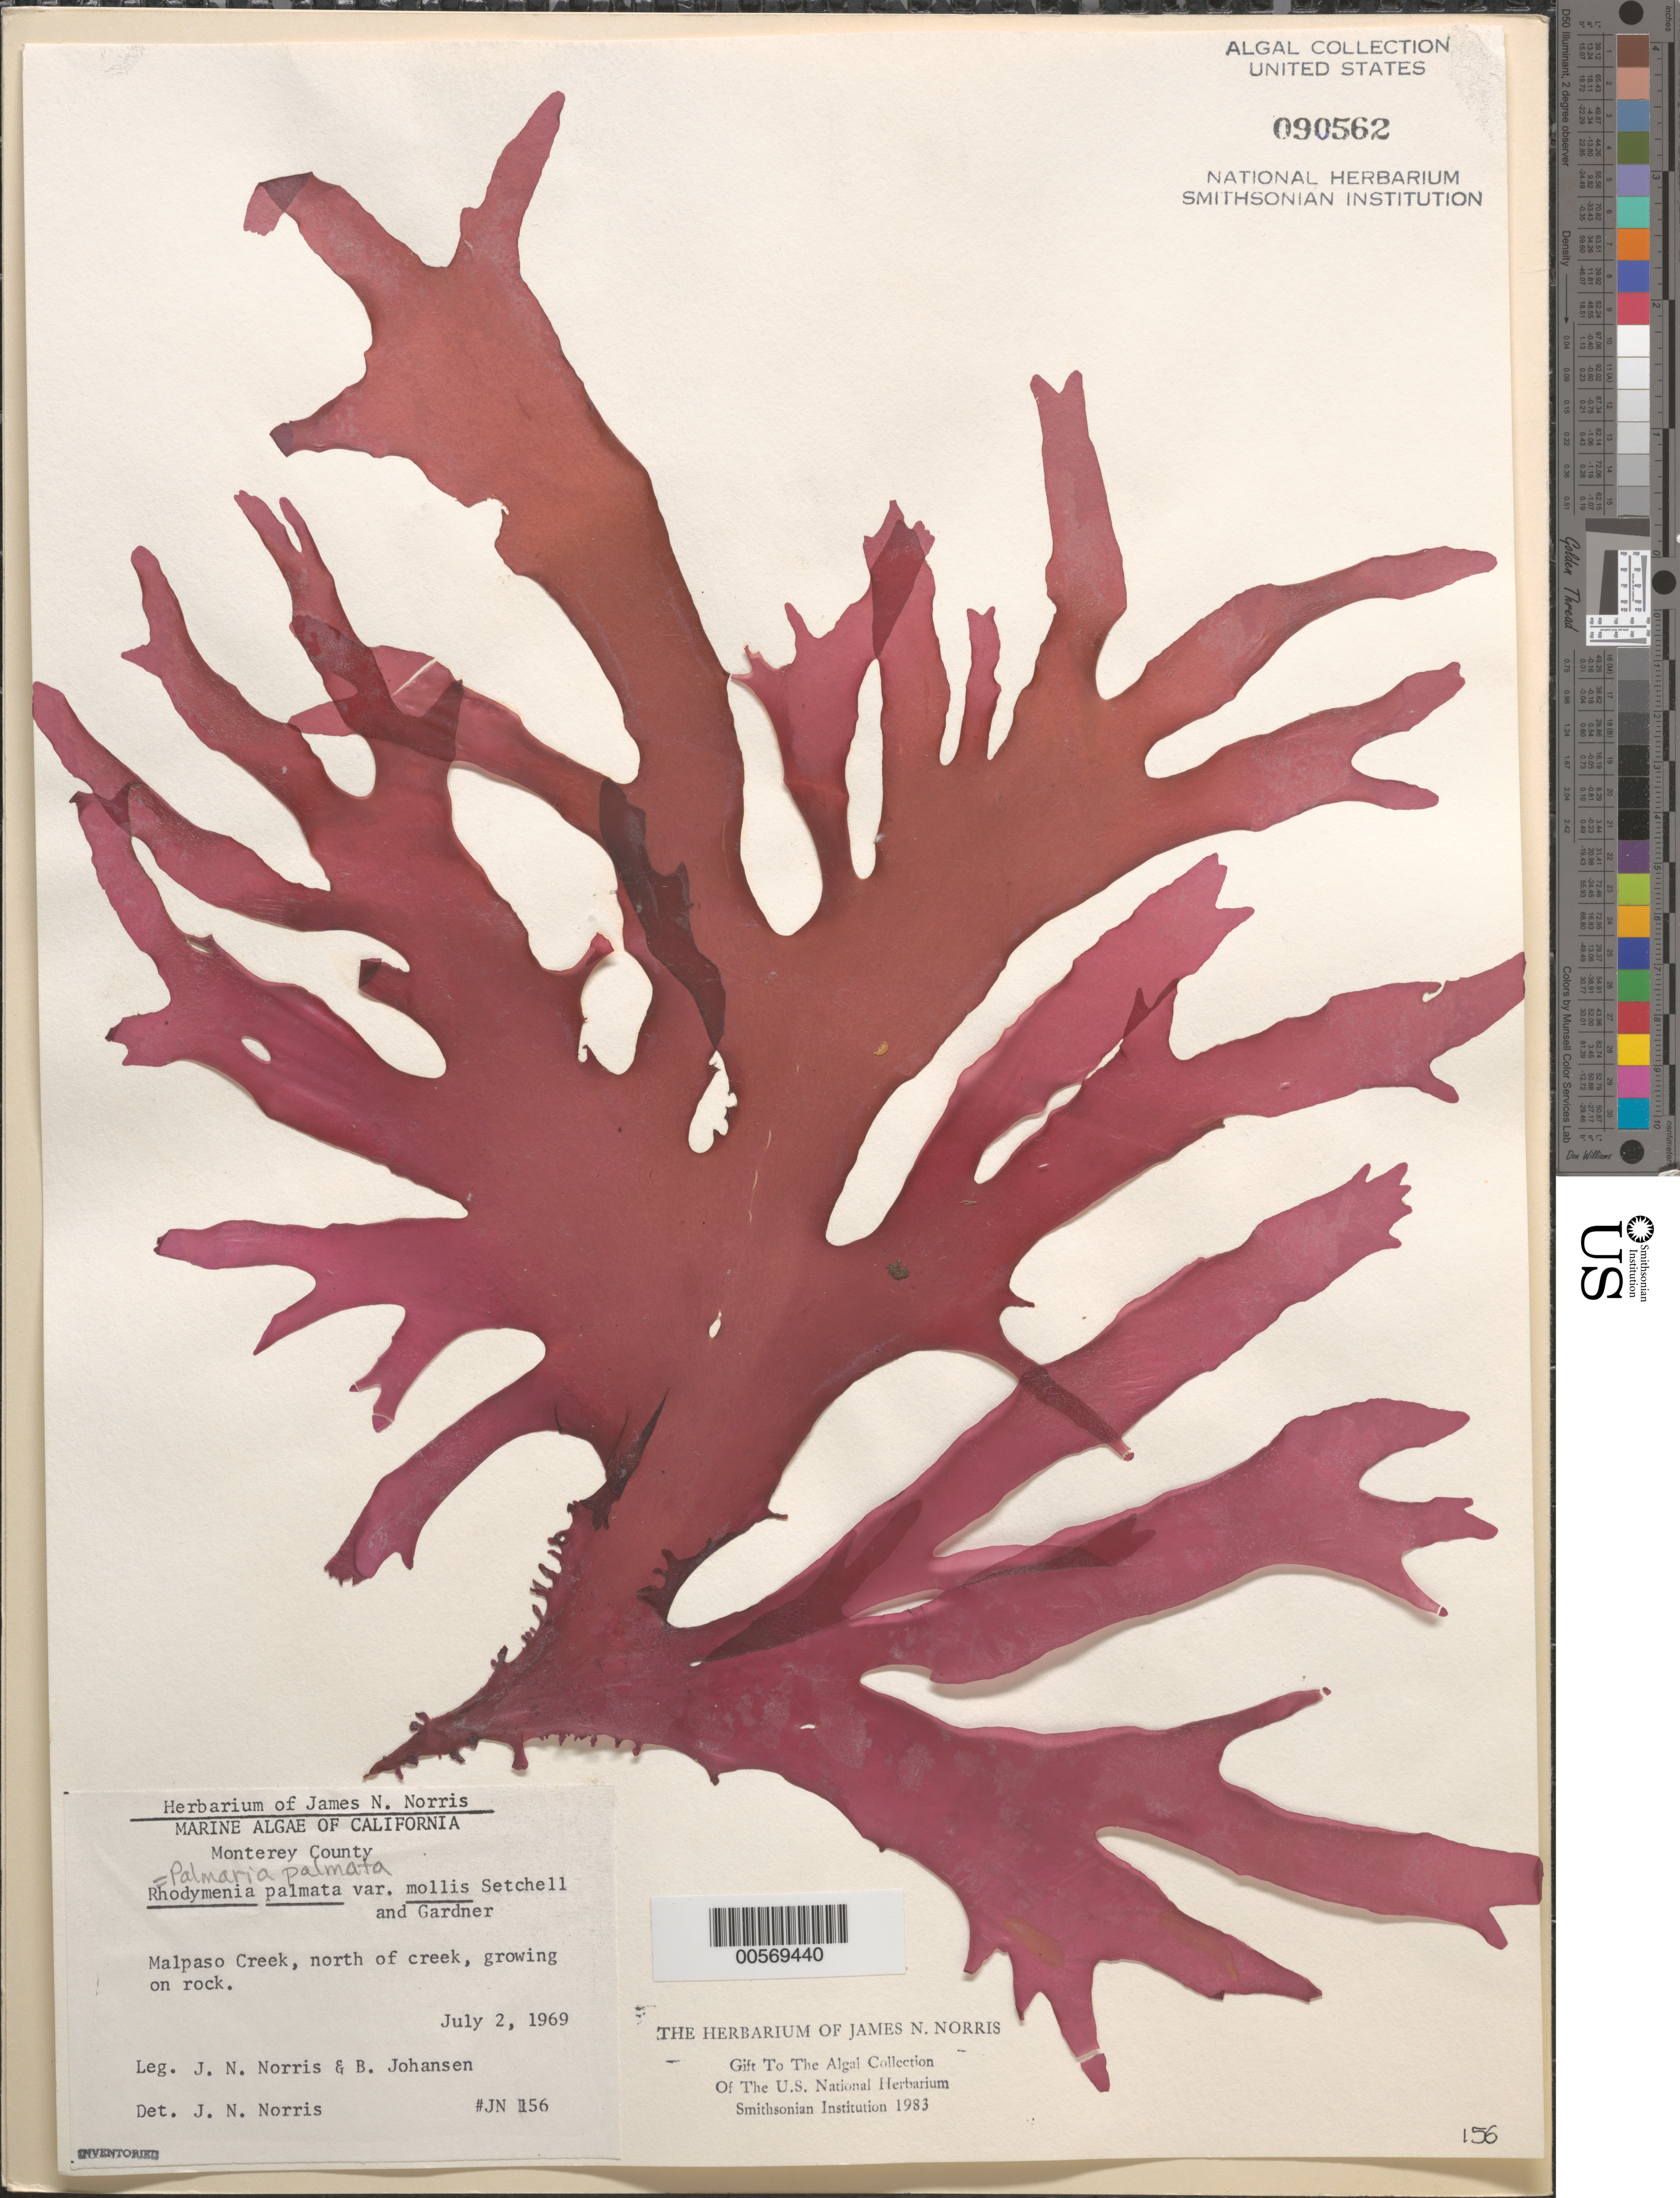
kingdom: Plantae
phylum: Rhodophyta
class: Florideophyceae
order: Palmariales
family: Palmariaceae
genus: Palmaria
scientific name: Palmaria palmata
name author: (L.) F. Weber & D. Mohr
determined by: Norris, James N.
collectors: J. N. Norris & B. Johansen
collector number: JN-156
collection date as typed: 02 Jul 1969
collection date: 1969-07-02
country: United States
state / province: California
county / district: Monterey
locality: North of Malpaso Creek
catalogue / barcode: US 90562